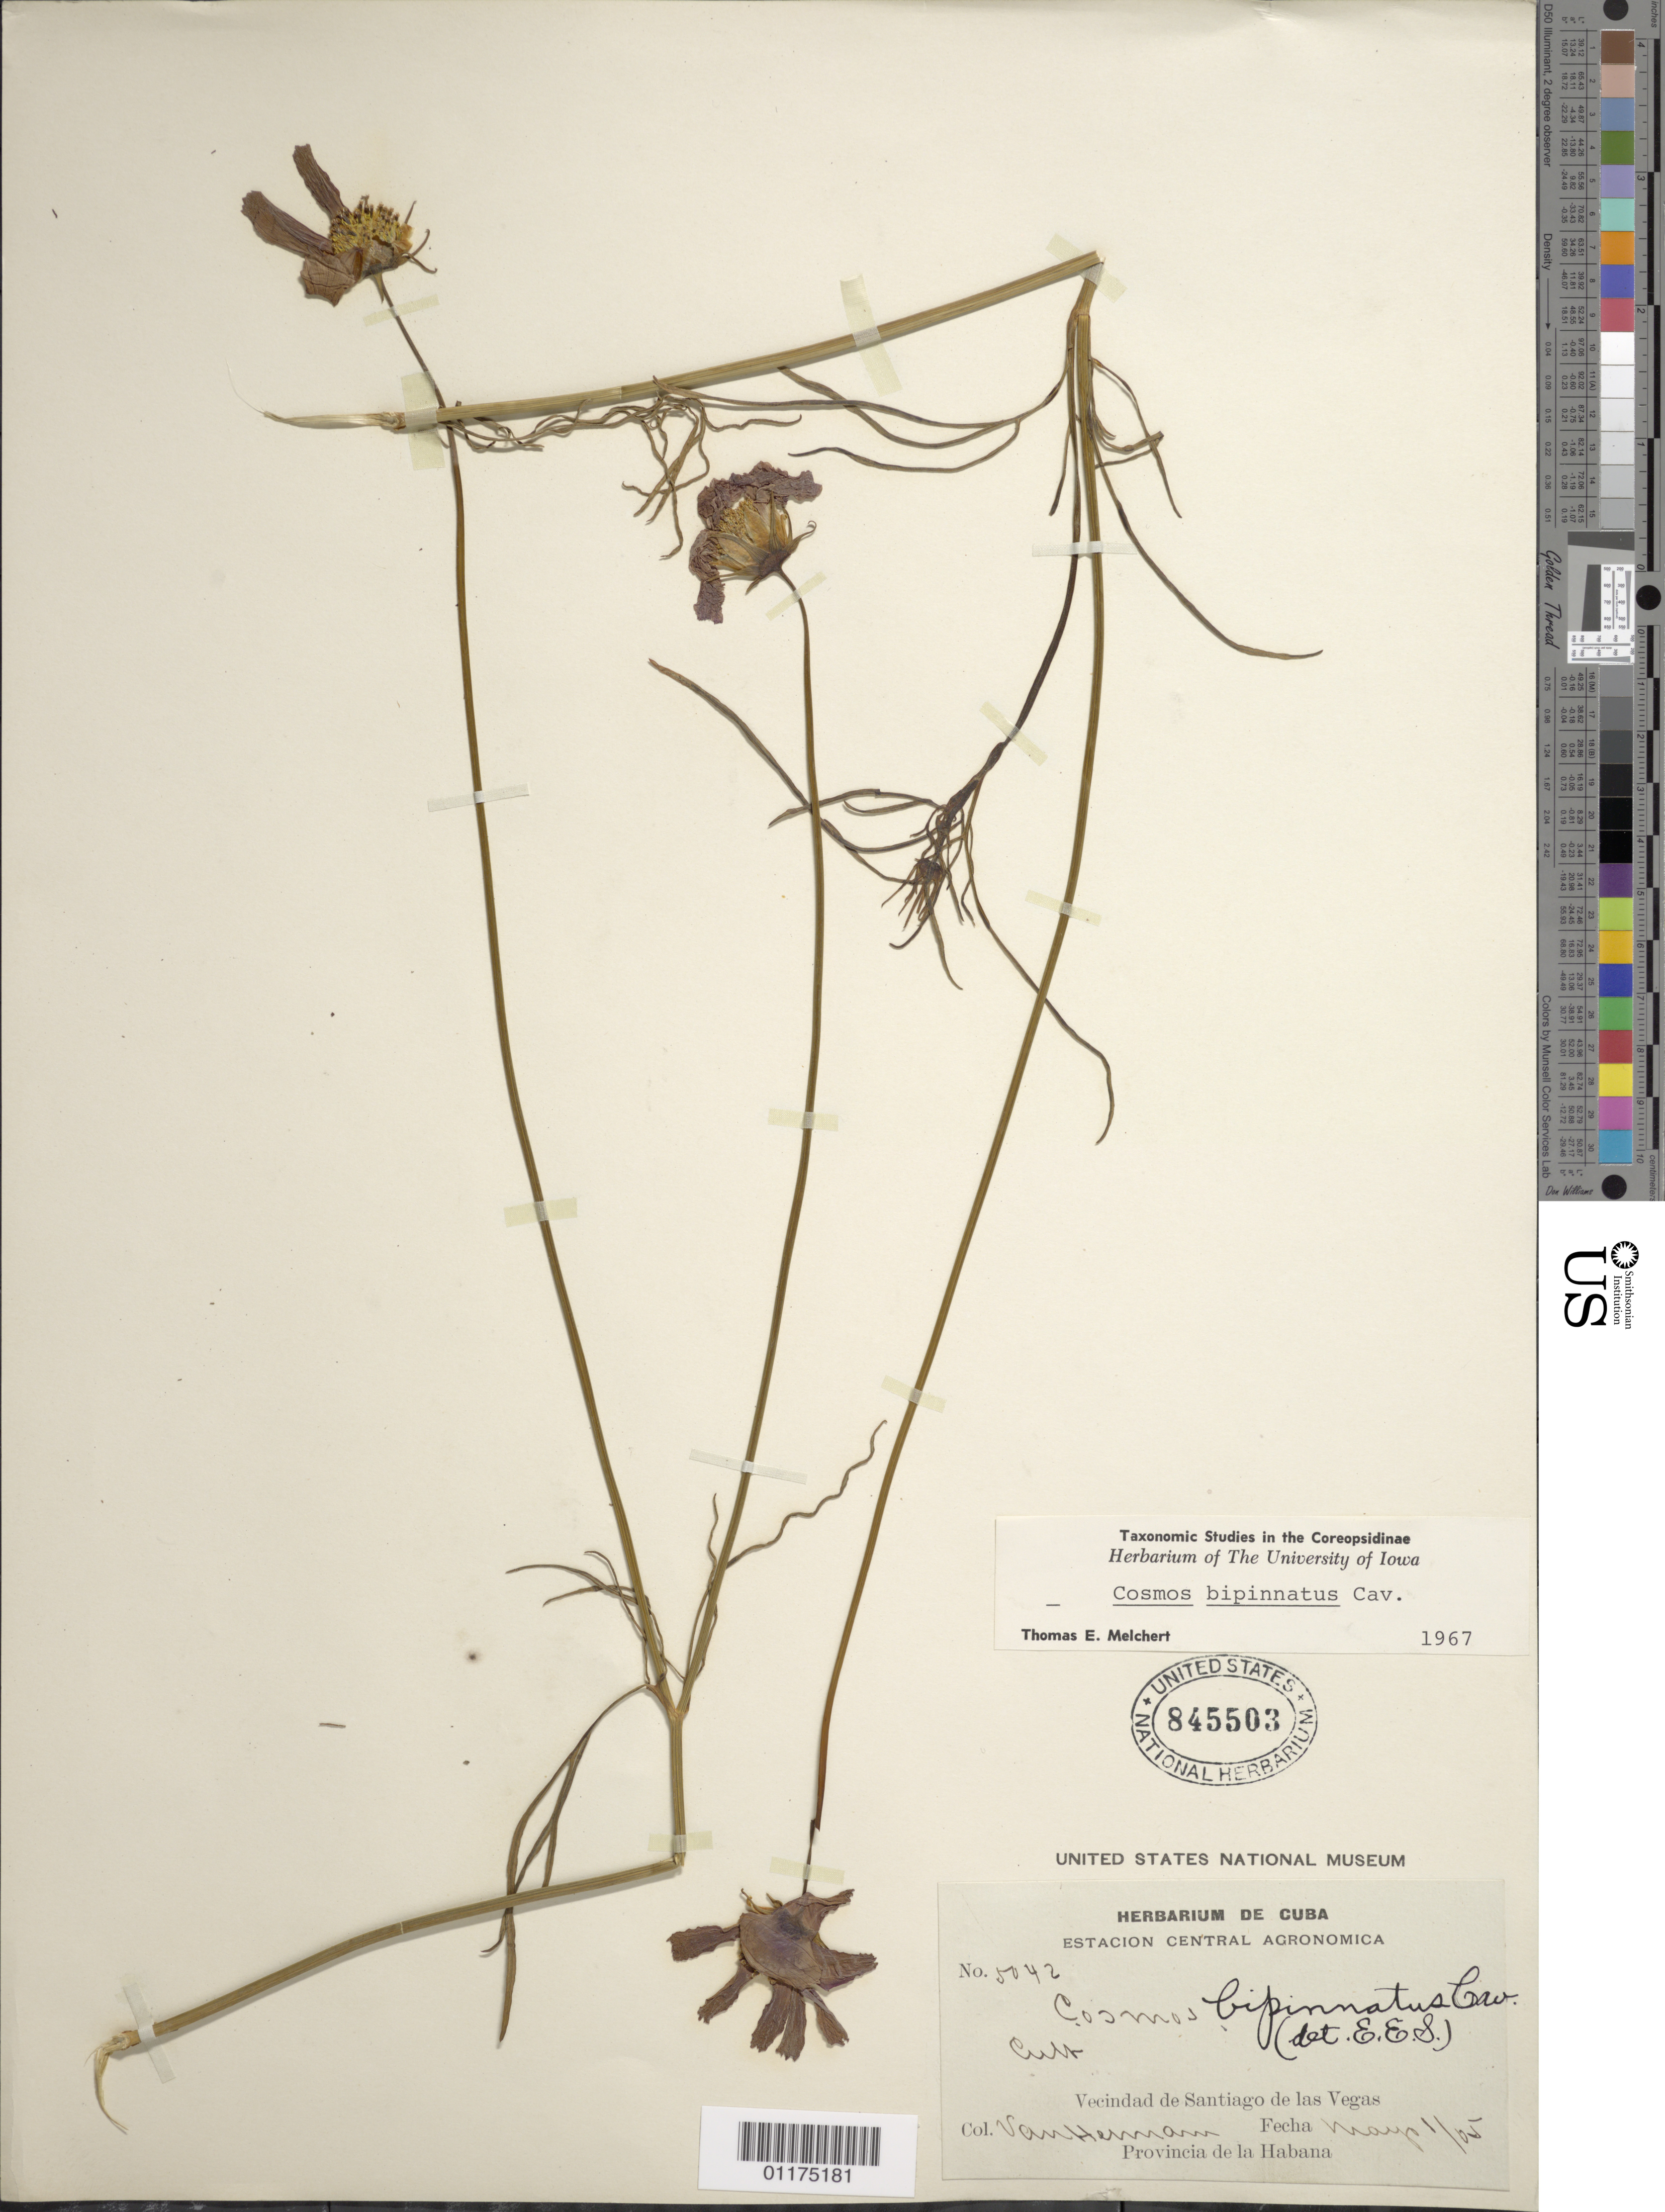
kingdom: Plantae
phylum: Tracheophyta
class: Magnoliopsida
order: Asterales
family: Asteraceae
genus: Cosmos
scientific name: Cosmos bipinnatus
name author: Cav.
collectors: H. A. Van Hermann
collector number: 5042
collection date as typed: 01 May 1905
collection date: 1905-05-01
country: Cuba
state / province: La Habana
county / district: Santiago de las Vegas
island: Cuba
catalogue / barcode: US 845503